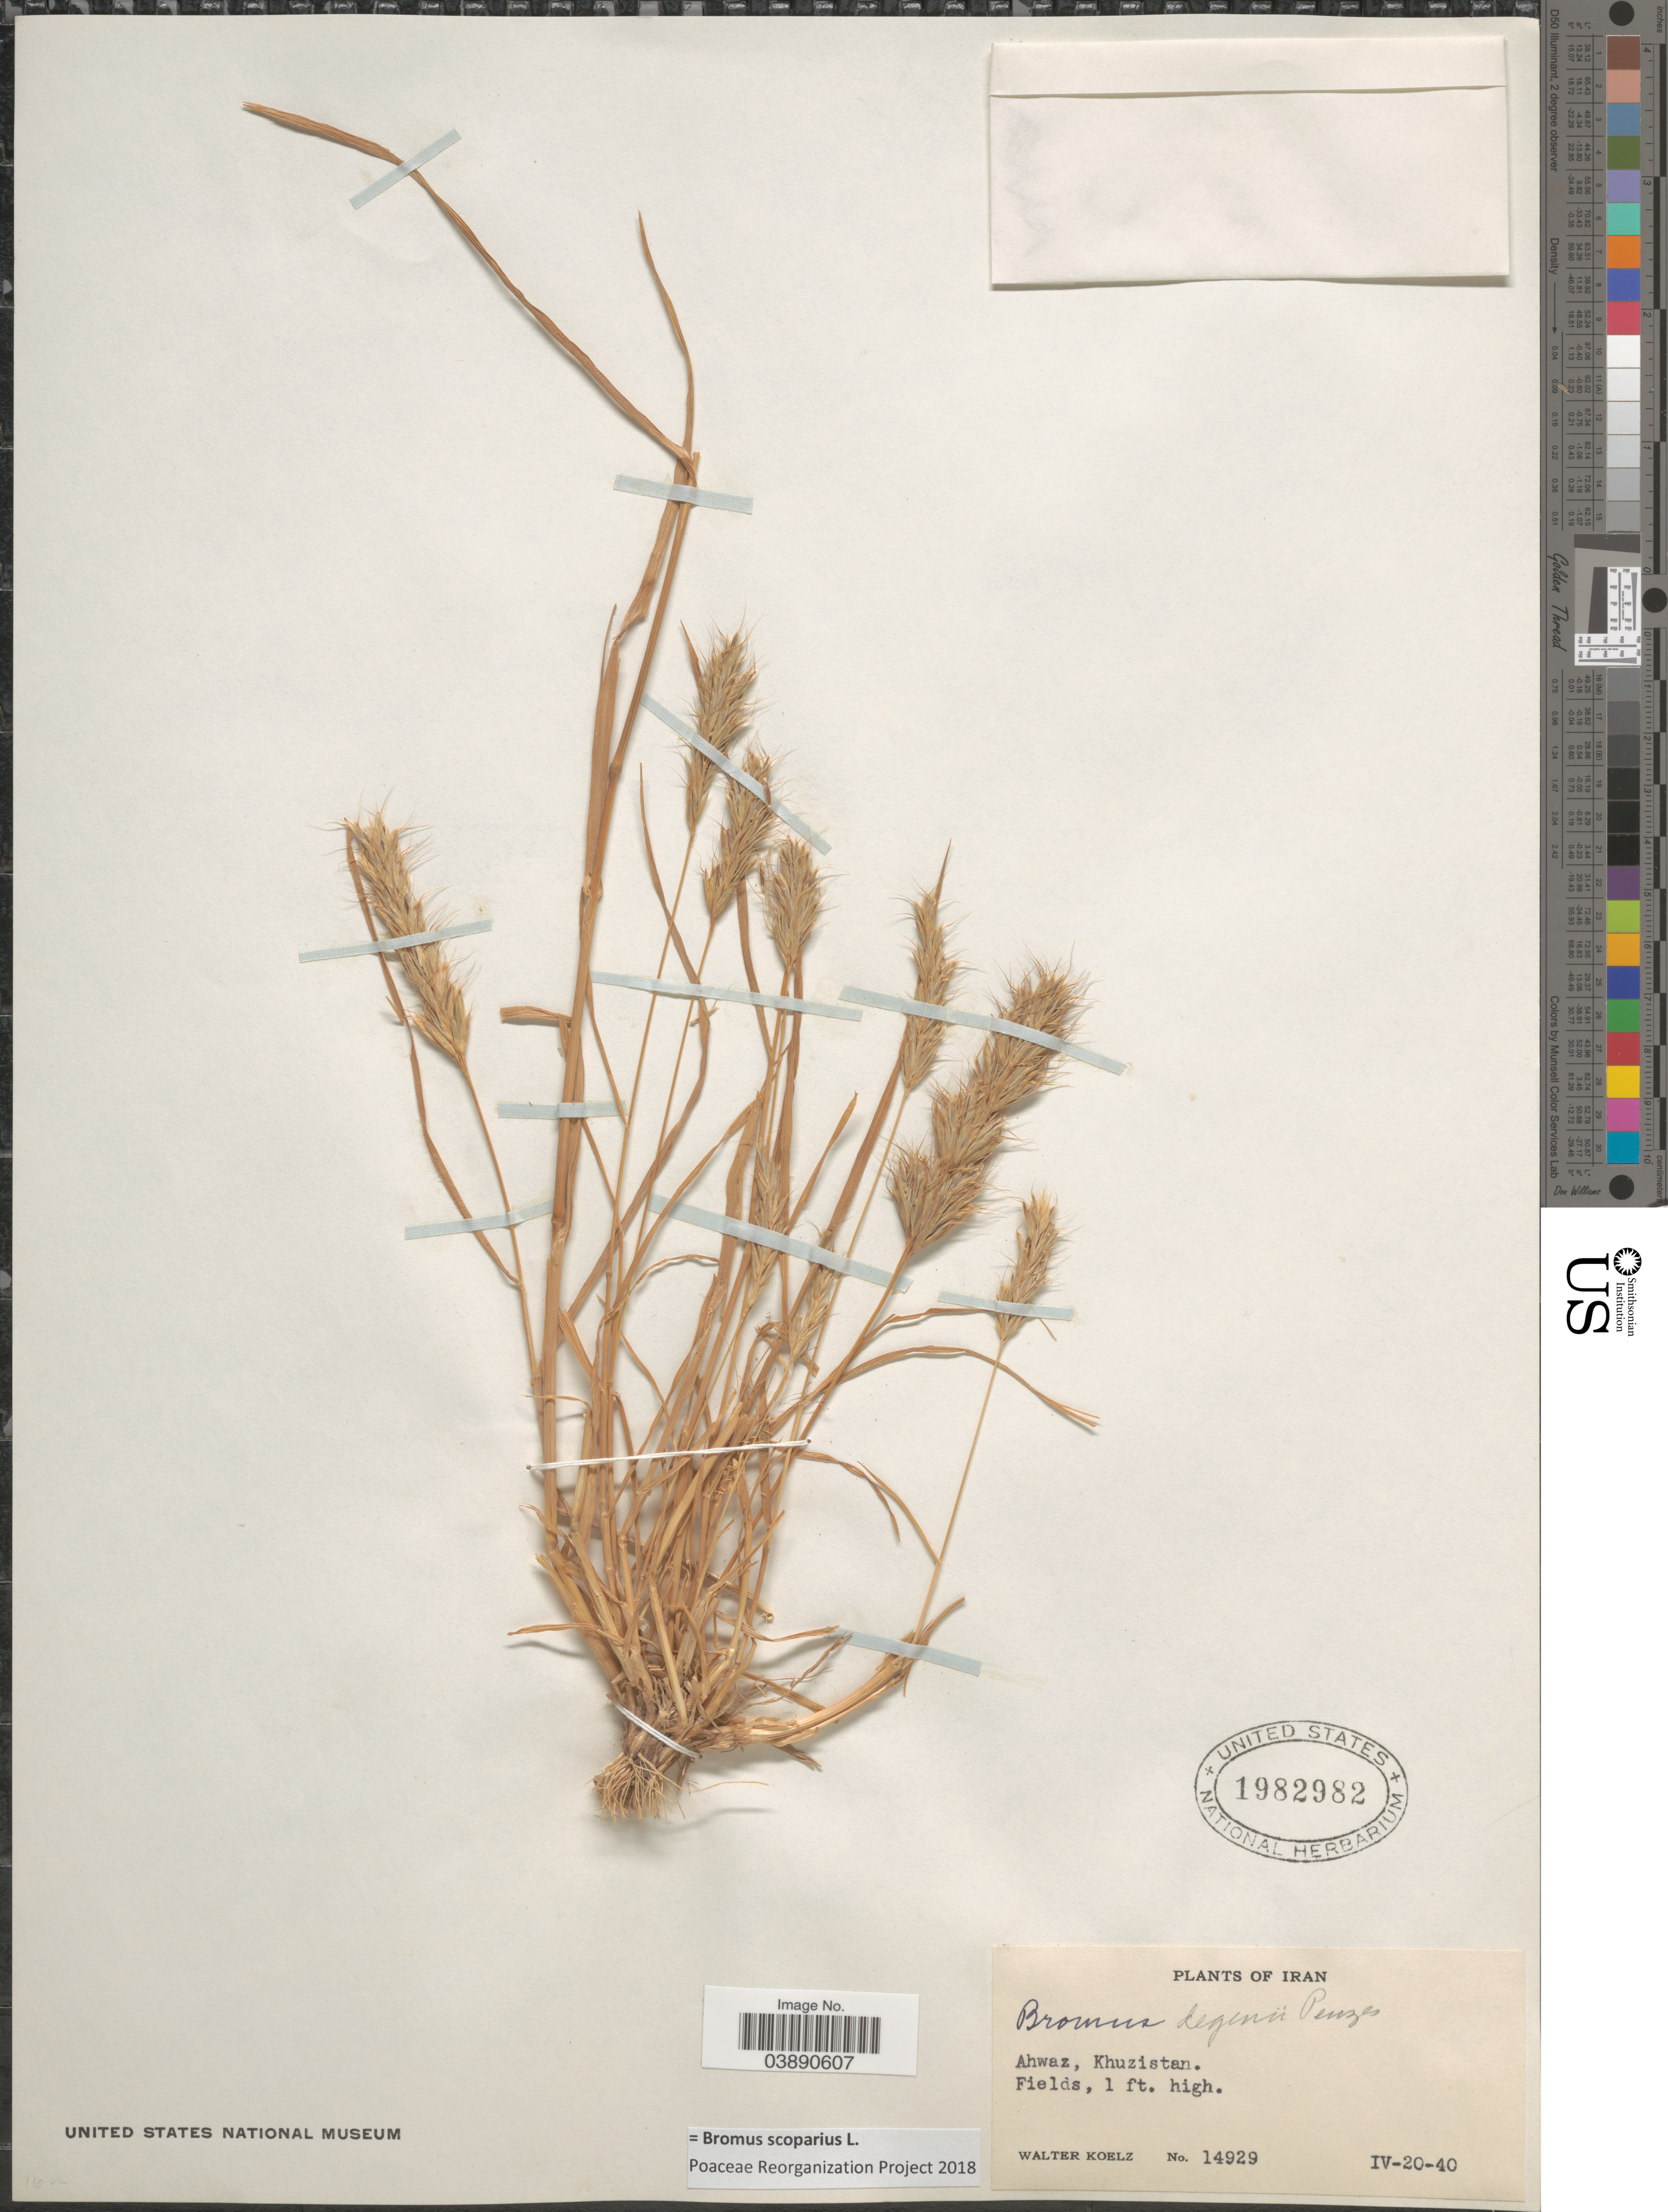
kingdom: Plantae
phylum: Tracheophyta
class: Liliopsida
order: Poales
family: Poaceae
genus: Bromus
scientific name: Bromus scoparius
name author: L.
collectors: W. N. Koelz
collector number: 14929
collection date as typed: Transcribed d/m/y: 20/4/40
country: Iran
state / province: Khuzestan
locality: Ahwaz, Khuzistan.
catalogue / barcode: US 1982982